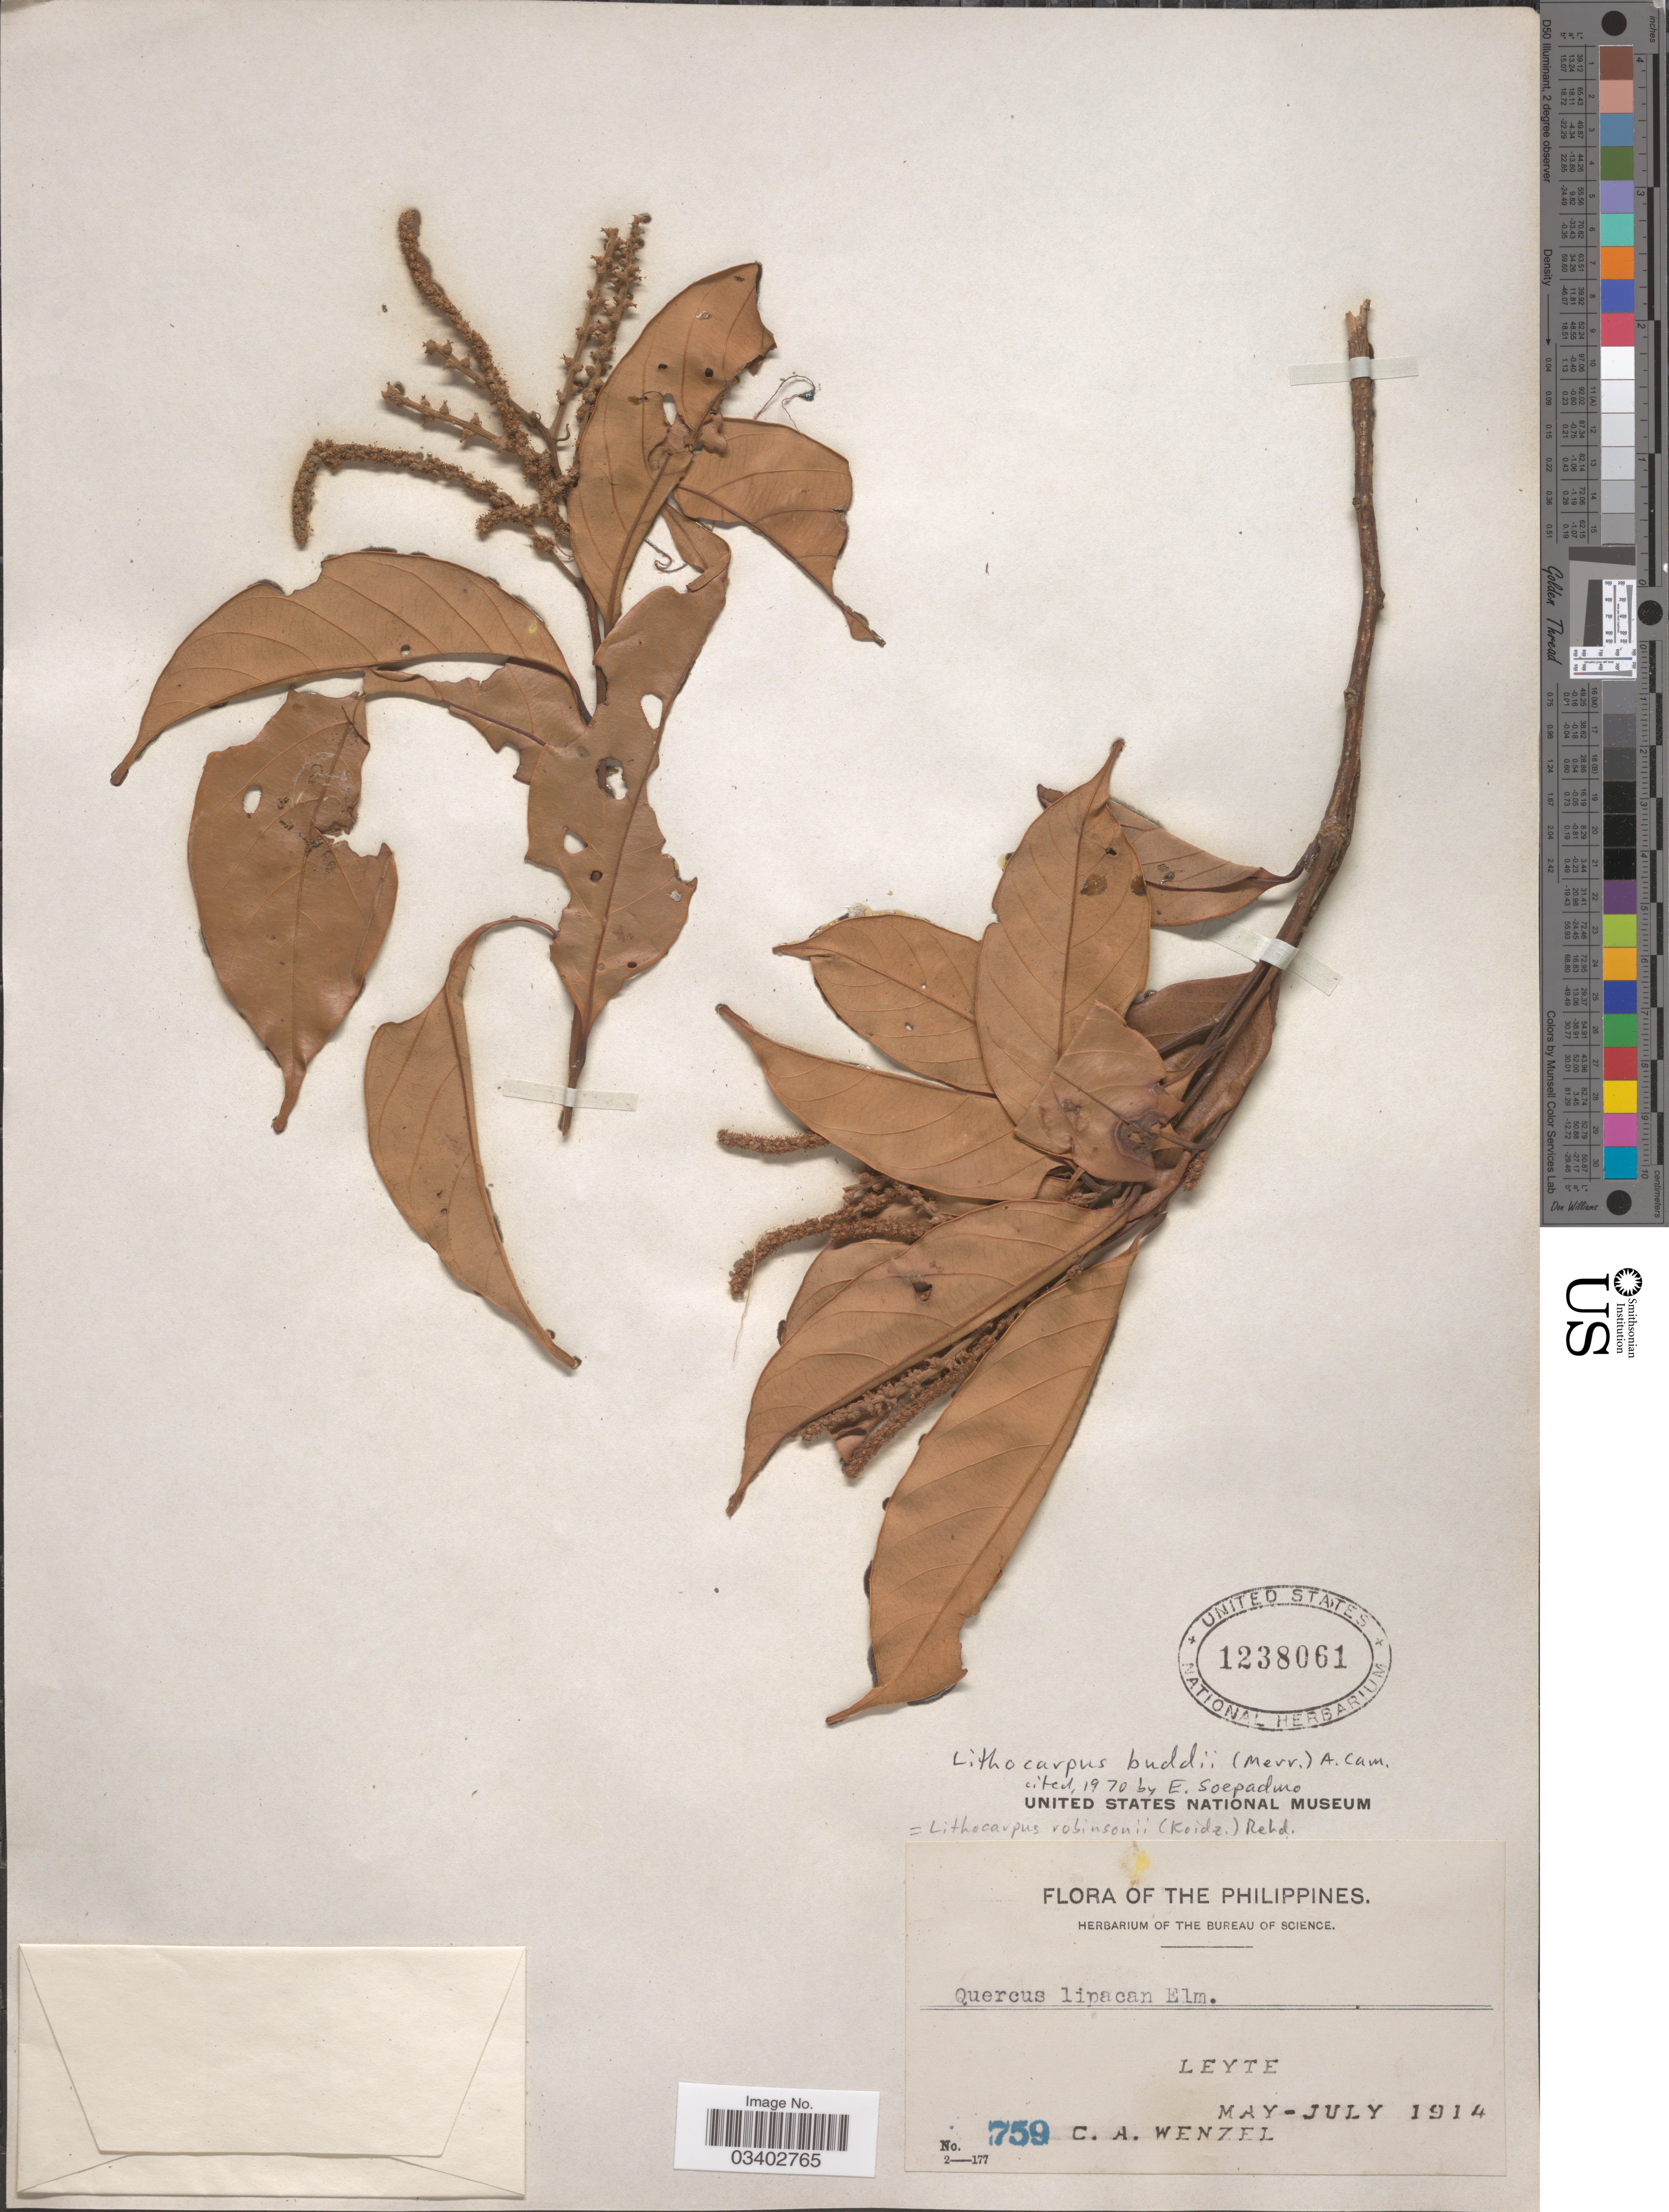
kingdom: Plantae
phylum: Tracheophyta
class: Magnoliopsida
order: Fagales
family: Fagaceae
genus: Lithocarpus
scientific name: Lithocarpus robinsonii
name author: (Koidz.) Rehder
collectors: C. Wenzel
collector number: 759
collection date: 1914-05/1914-07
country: Philippines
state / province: Eastern Visayas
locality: Leyte.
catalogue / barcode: US 1238061